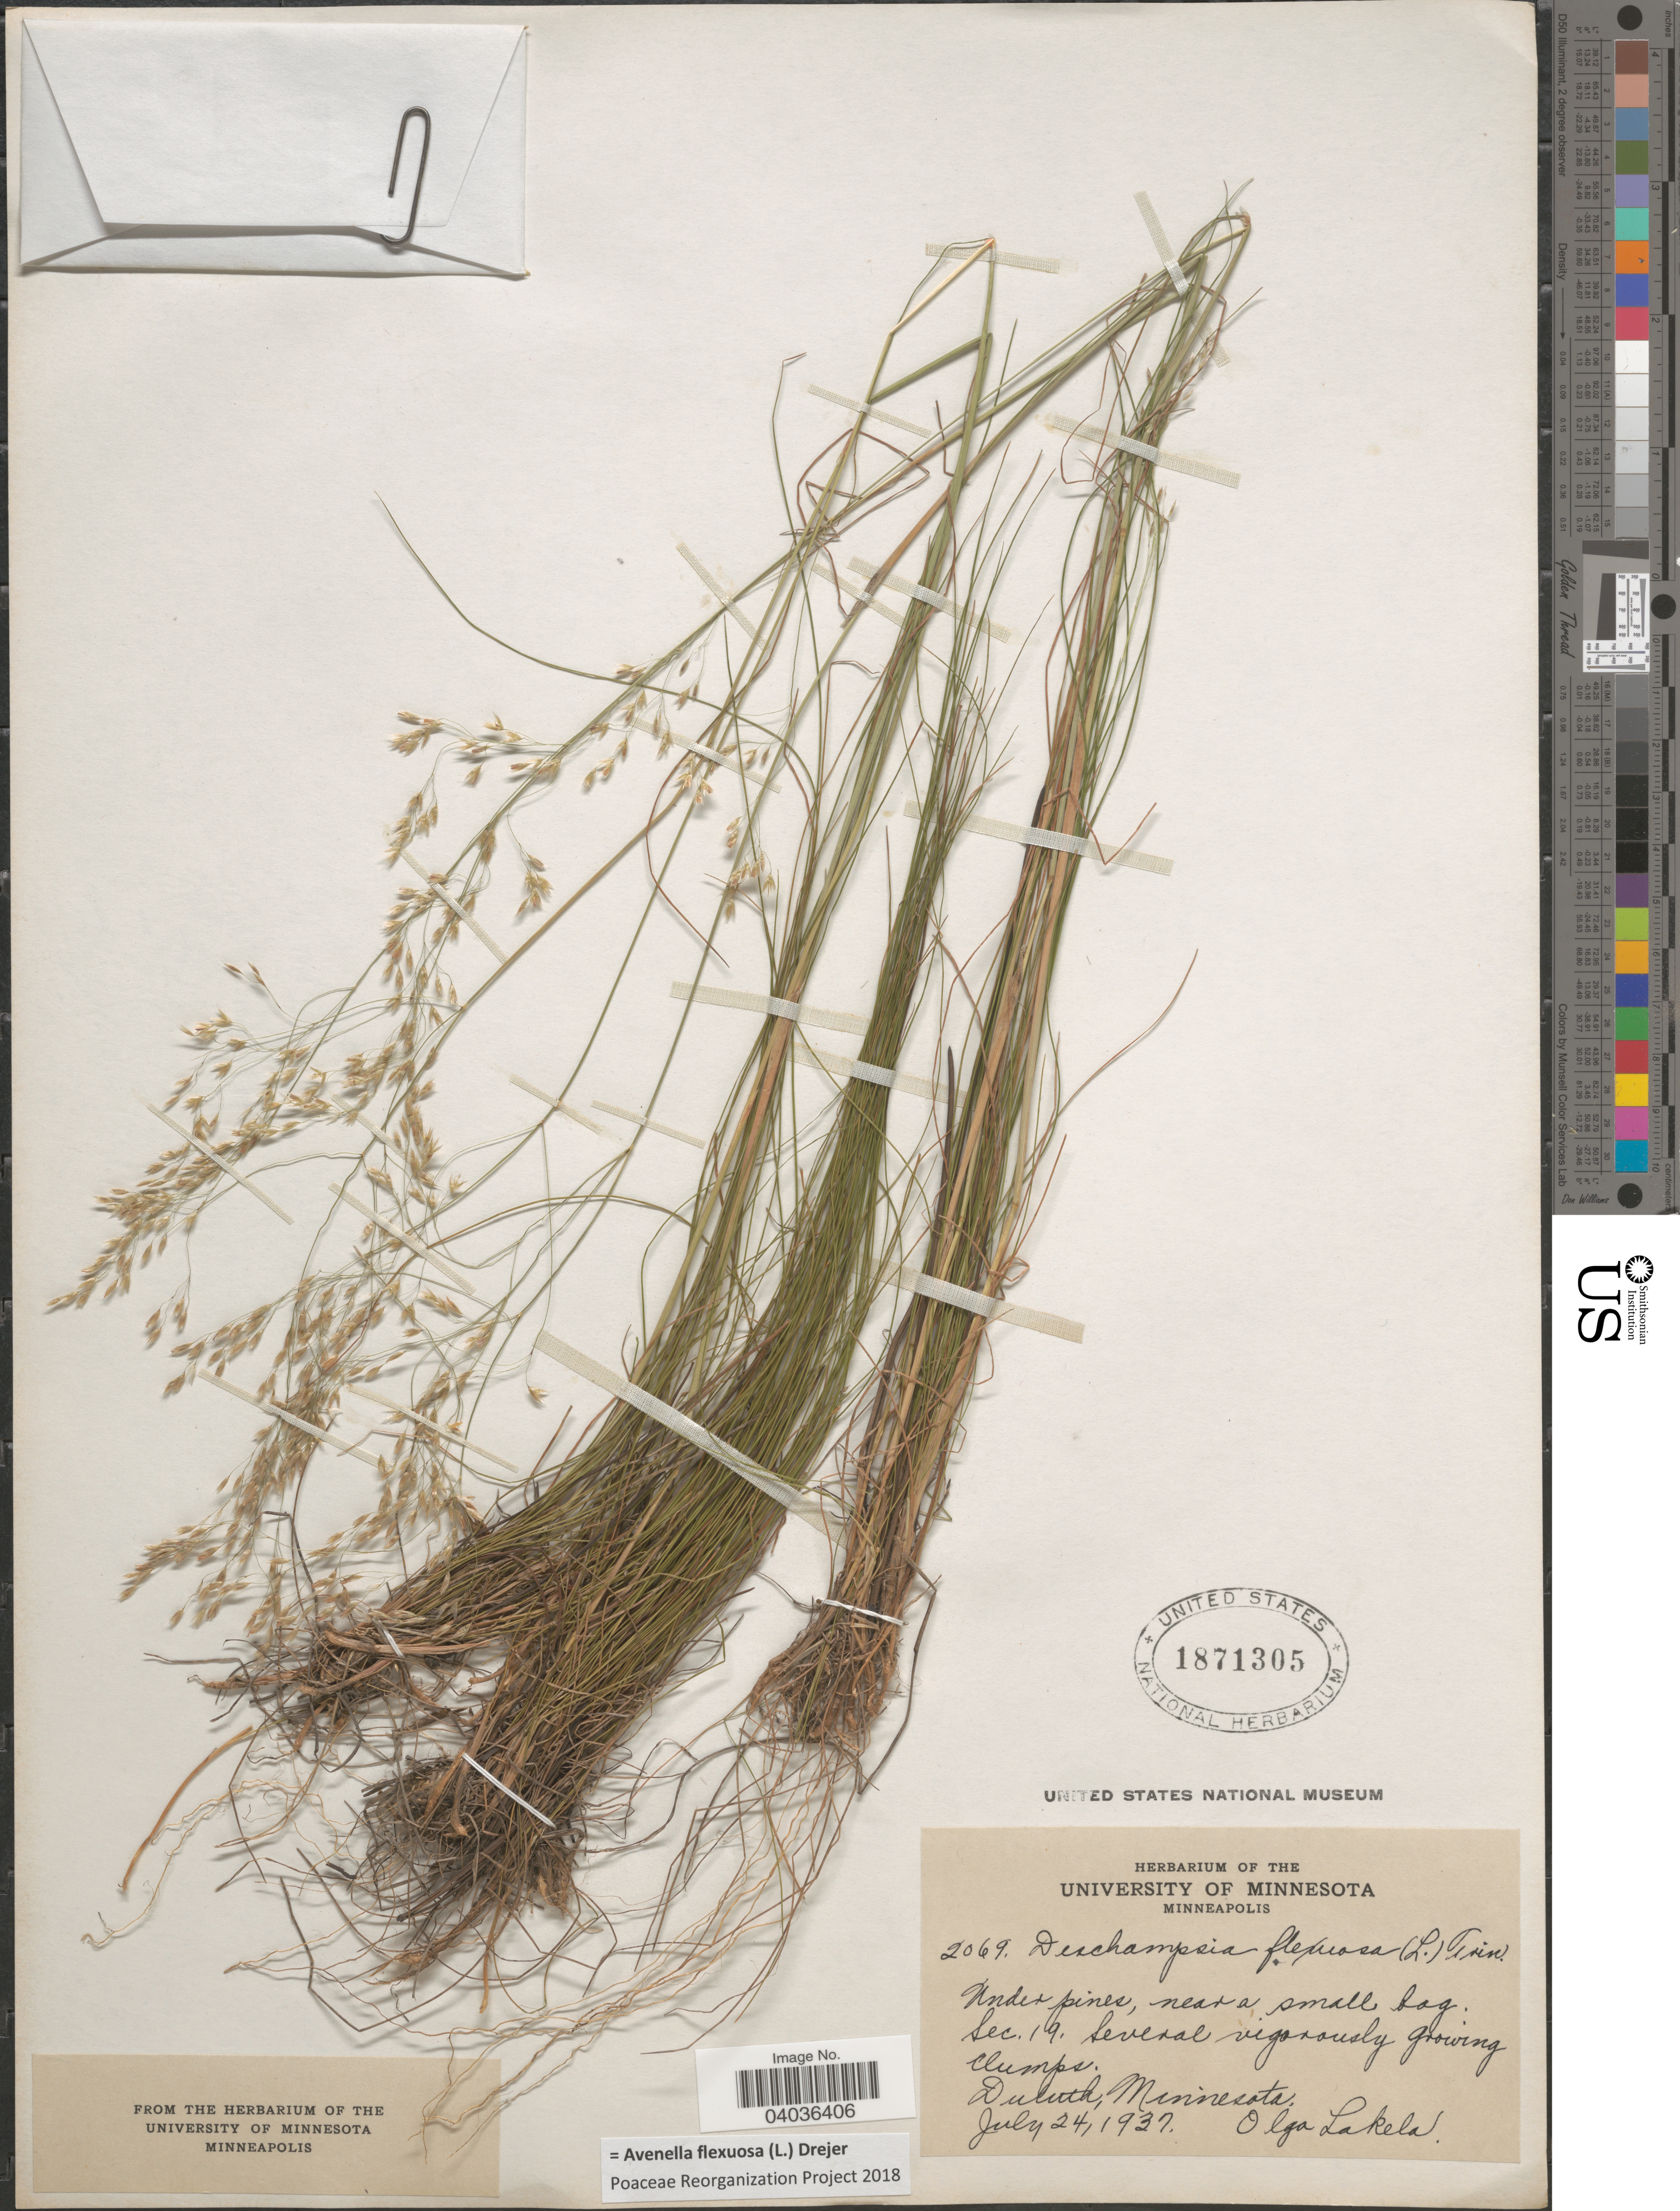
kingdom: Plantae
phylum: Tracheophyta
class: Liliopsida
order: Poales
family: Poaceae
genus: Avenella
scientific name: Avenella flexuosa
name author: (L.) Drejer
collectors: O. K. Lakela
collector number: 2069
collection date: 1937-07-24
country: United States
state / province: Minnesota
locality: Near a small bog. Sec. 19. Duluth.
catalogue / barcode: US 1871305